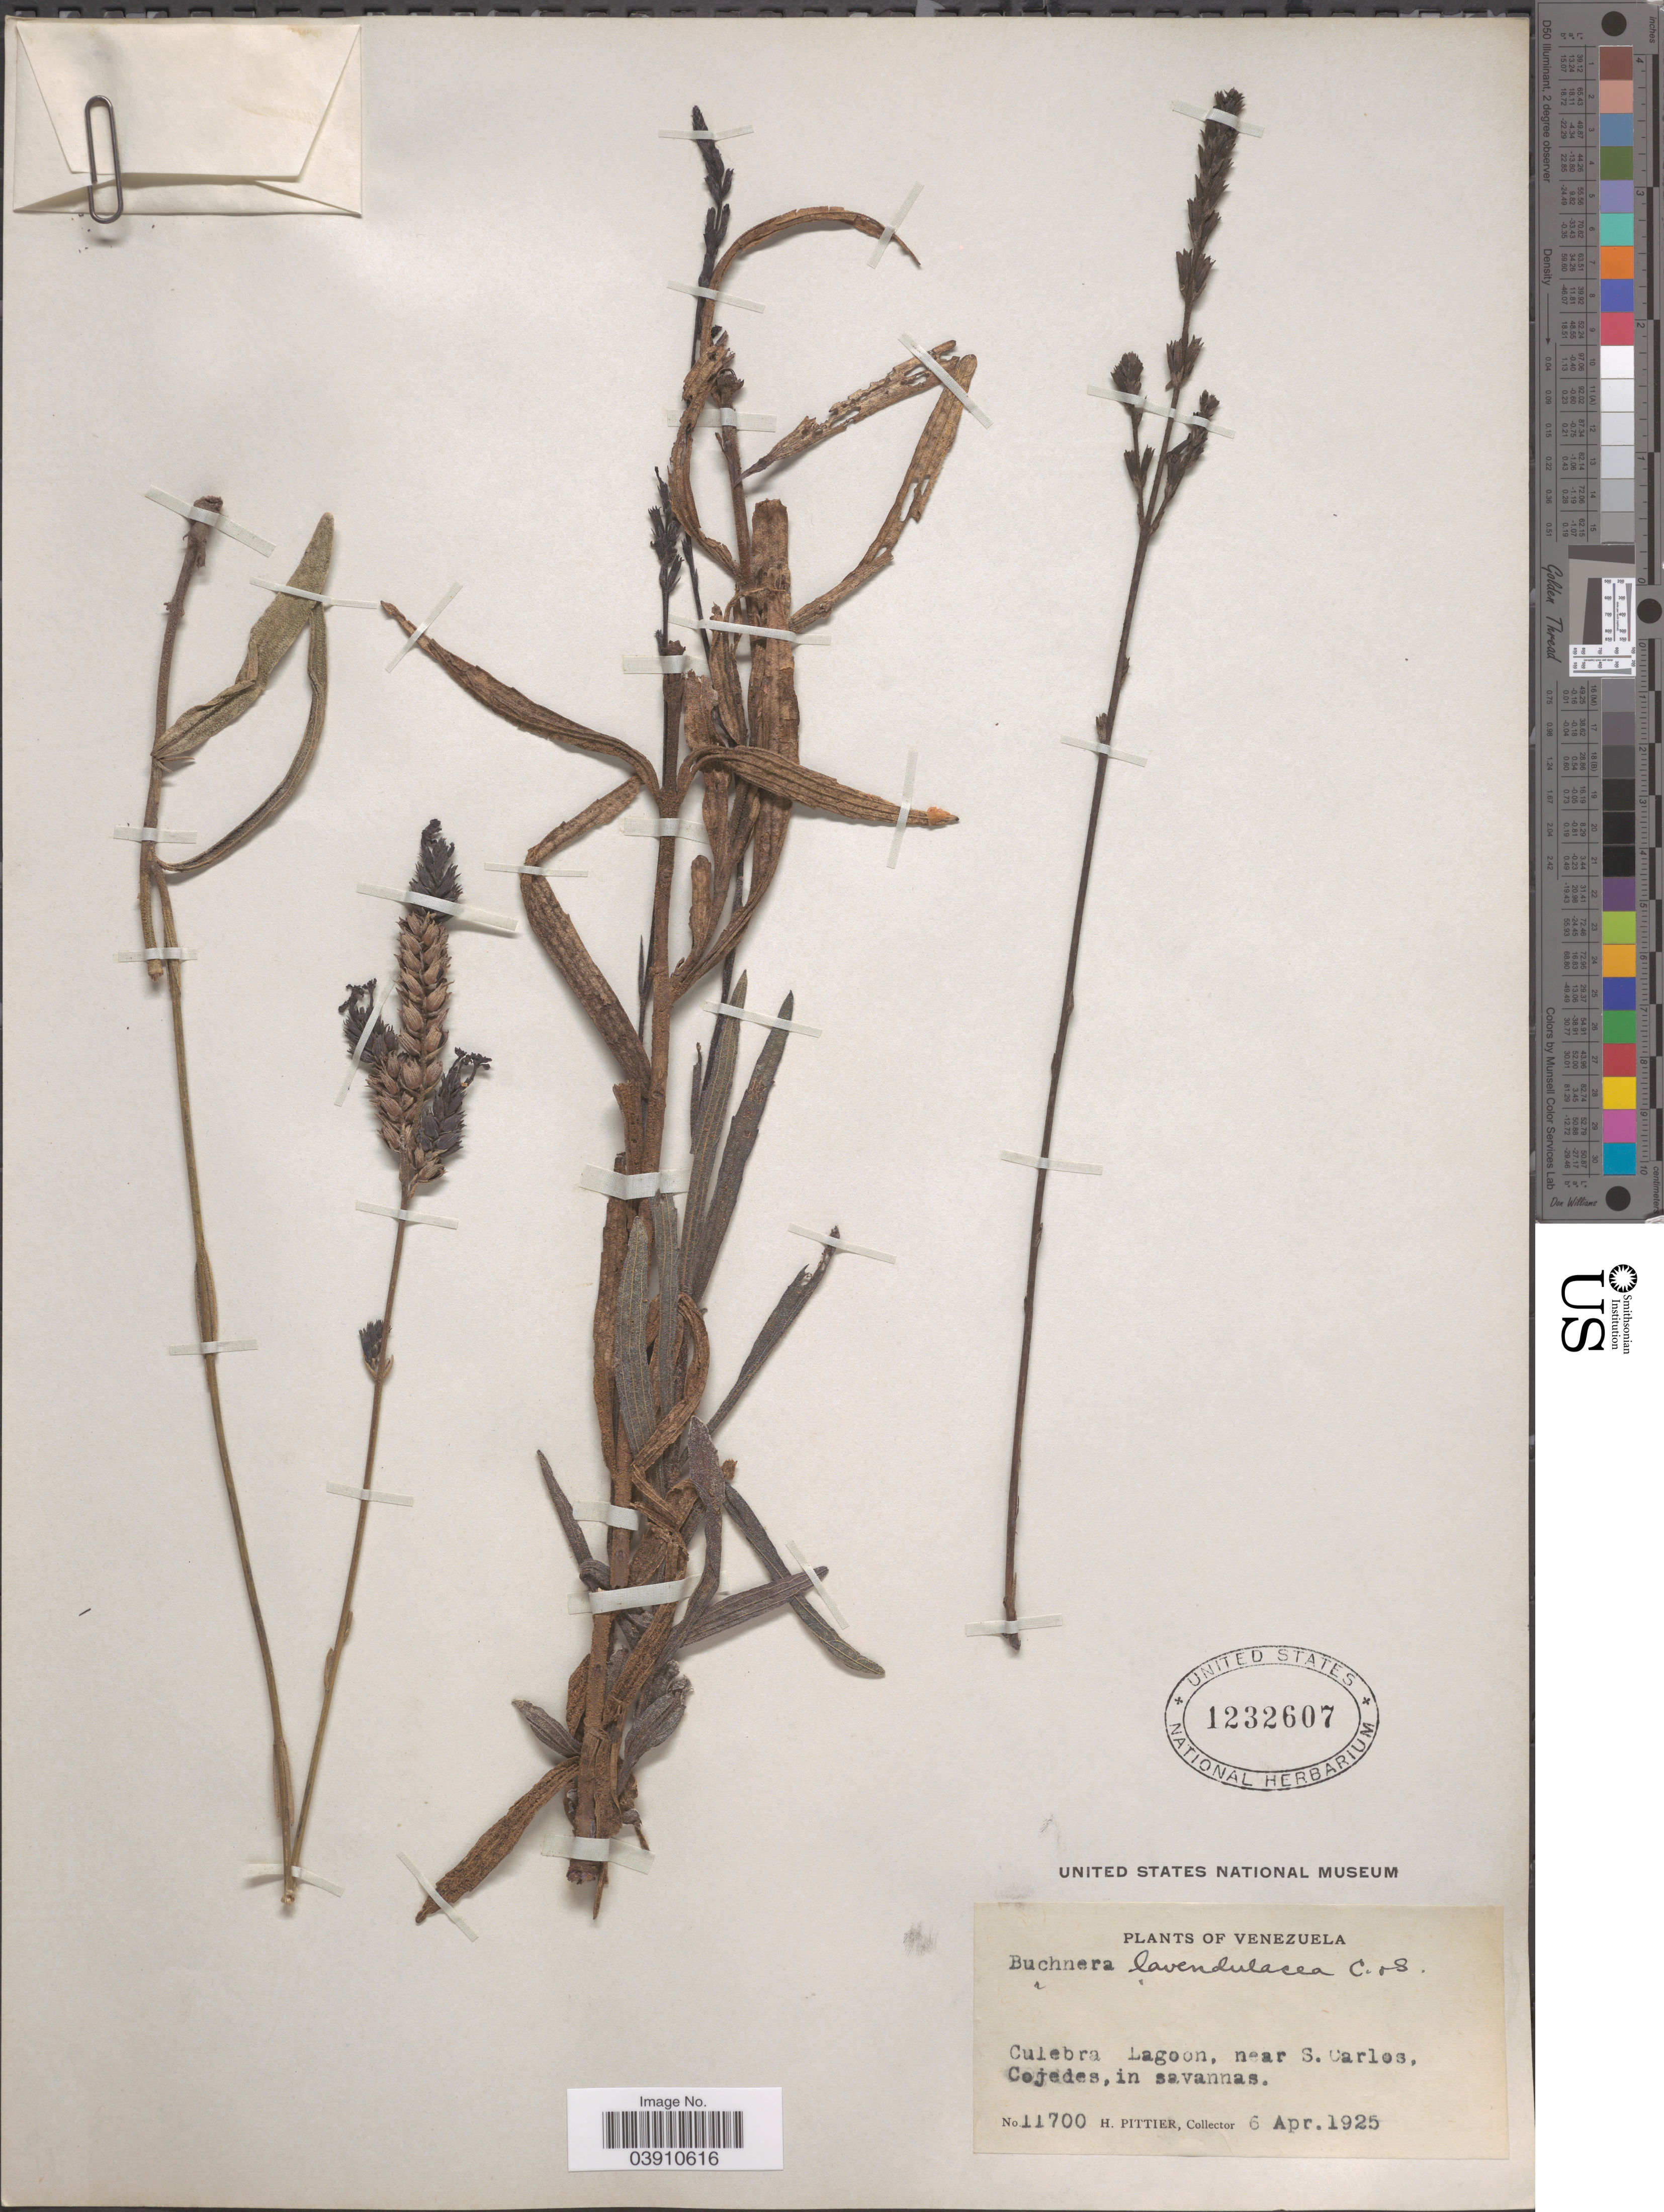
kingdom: Plantae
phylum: Tracheophyta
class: Magnoliopsida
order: Lamiales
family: Orobanchaceae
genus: Buchnera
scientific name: Buchnera lavandulacea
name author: Cham. & Schltdl.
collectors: H. F. Pittier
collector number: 11700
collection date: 1925-04-06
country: Venezuela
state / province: Cojedes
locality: Culebra Lagoon, near S. Carlos Cojedes, in savannas.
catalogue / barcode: US 1232607